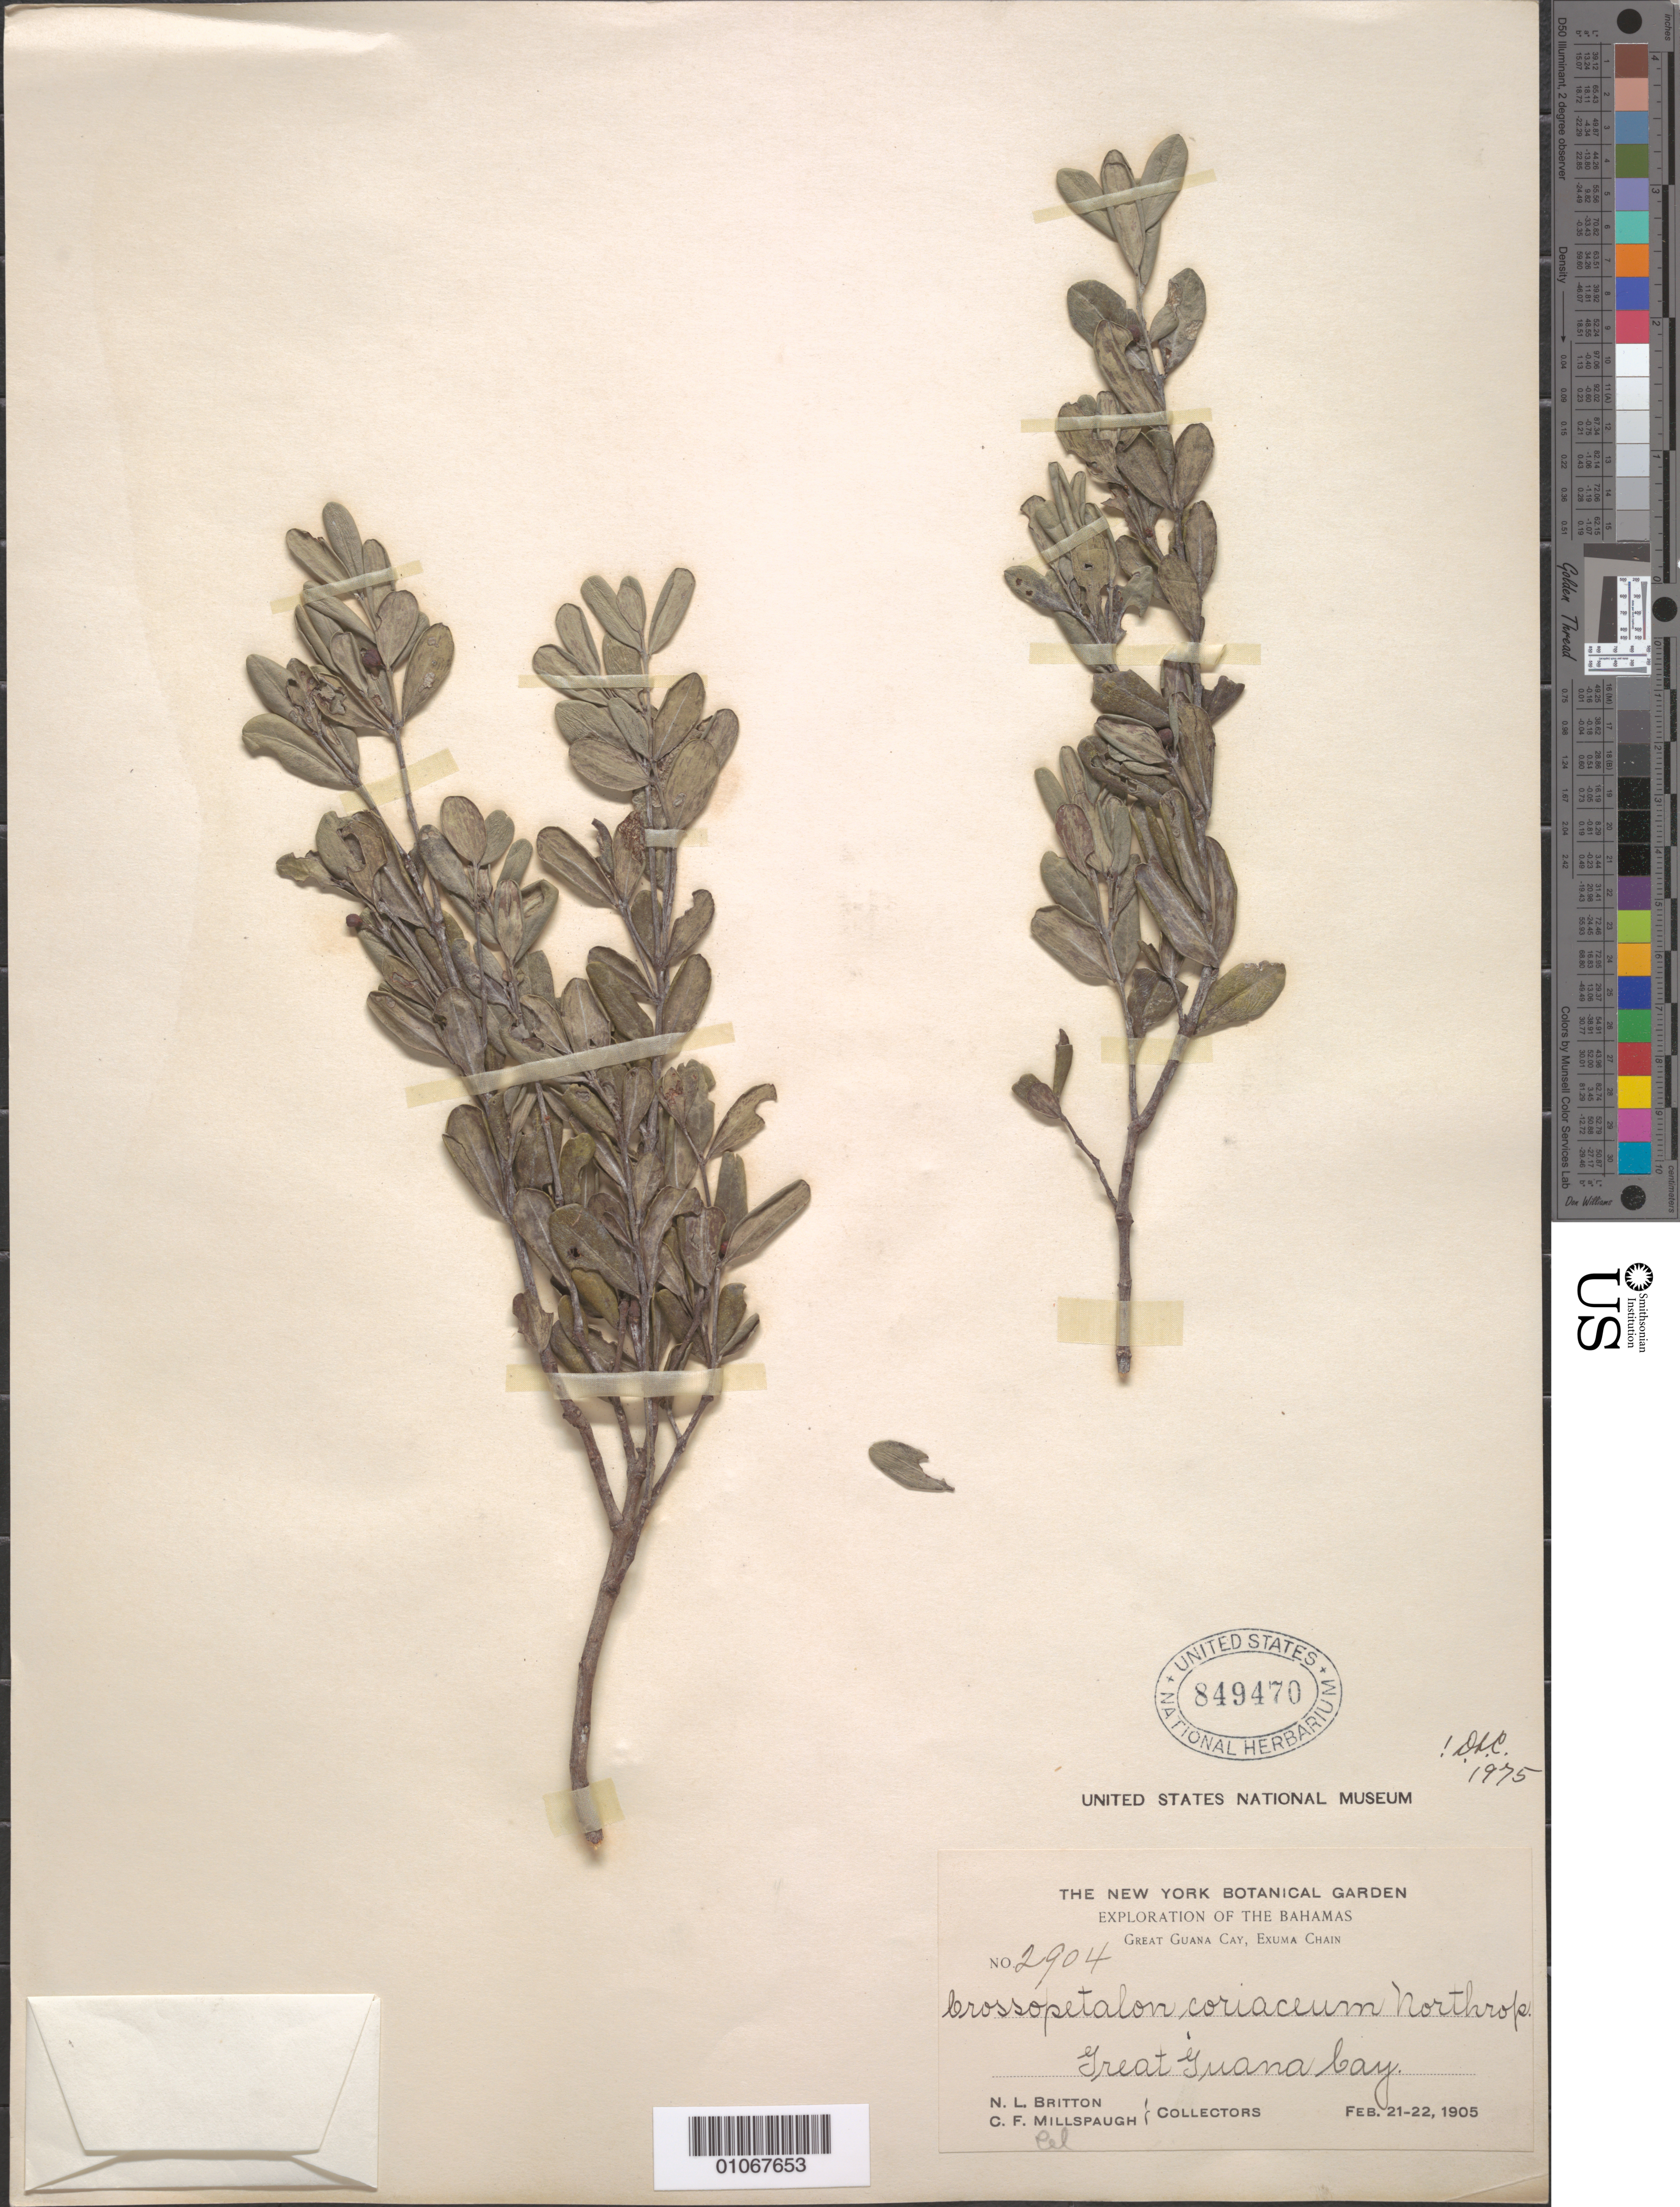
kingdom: Plantae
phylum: Tracheophyta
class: Magnoliopsida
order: Celastrales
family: Celastraceae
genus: Crossopetalum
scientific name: Crossopetalum coriaceum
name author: Northr.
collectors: G. K. Brizicky & C. F. Millspaugh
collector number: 2904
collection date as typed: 21 Feb 1905 to 22 Feb 1905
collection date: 1905-02-21/1905-02-22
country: Bahamas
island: Great Exuma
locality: Great Guana bay.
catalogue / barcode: US 849470